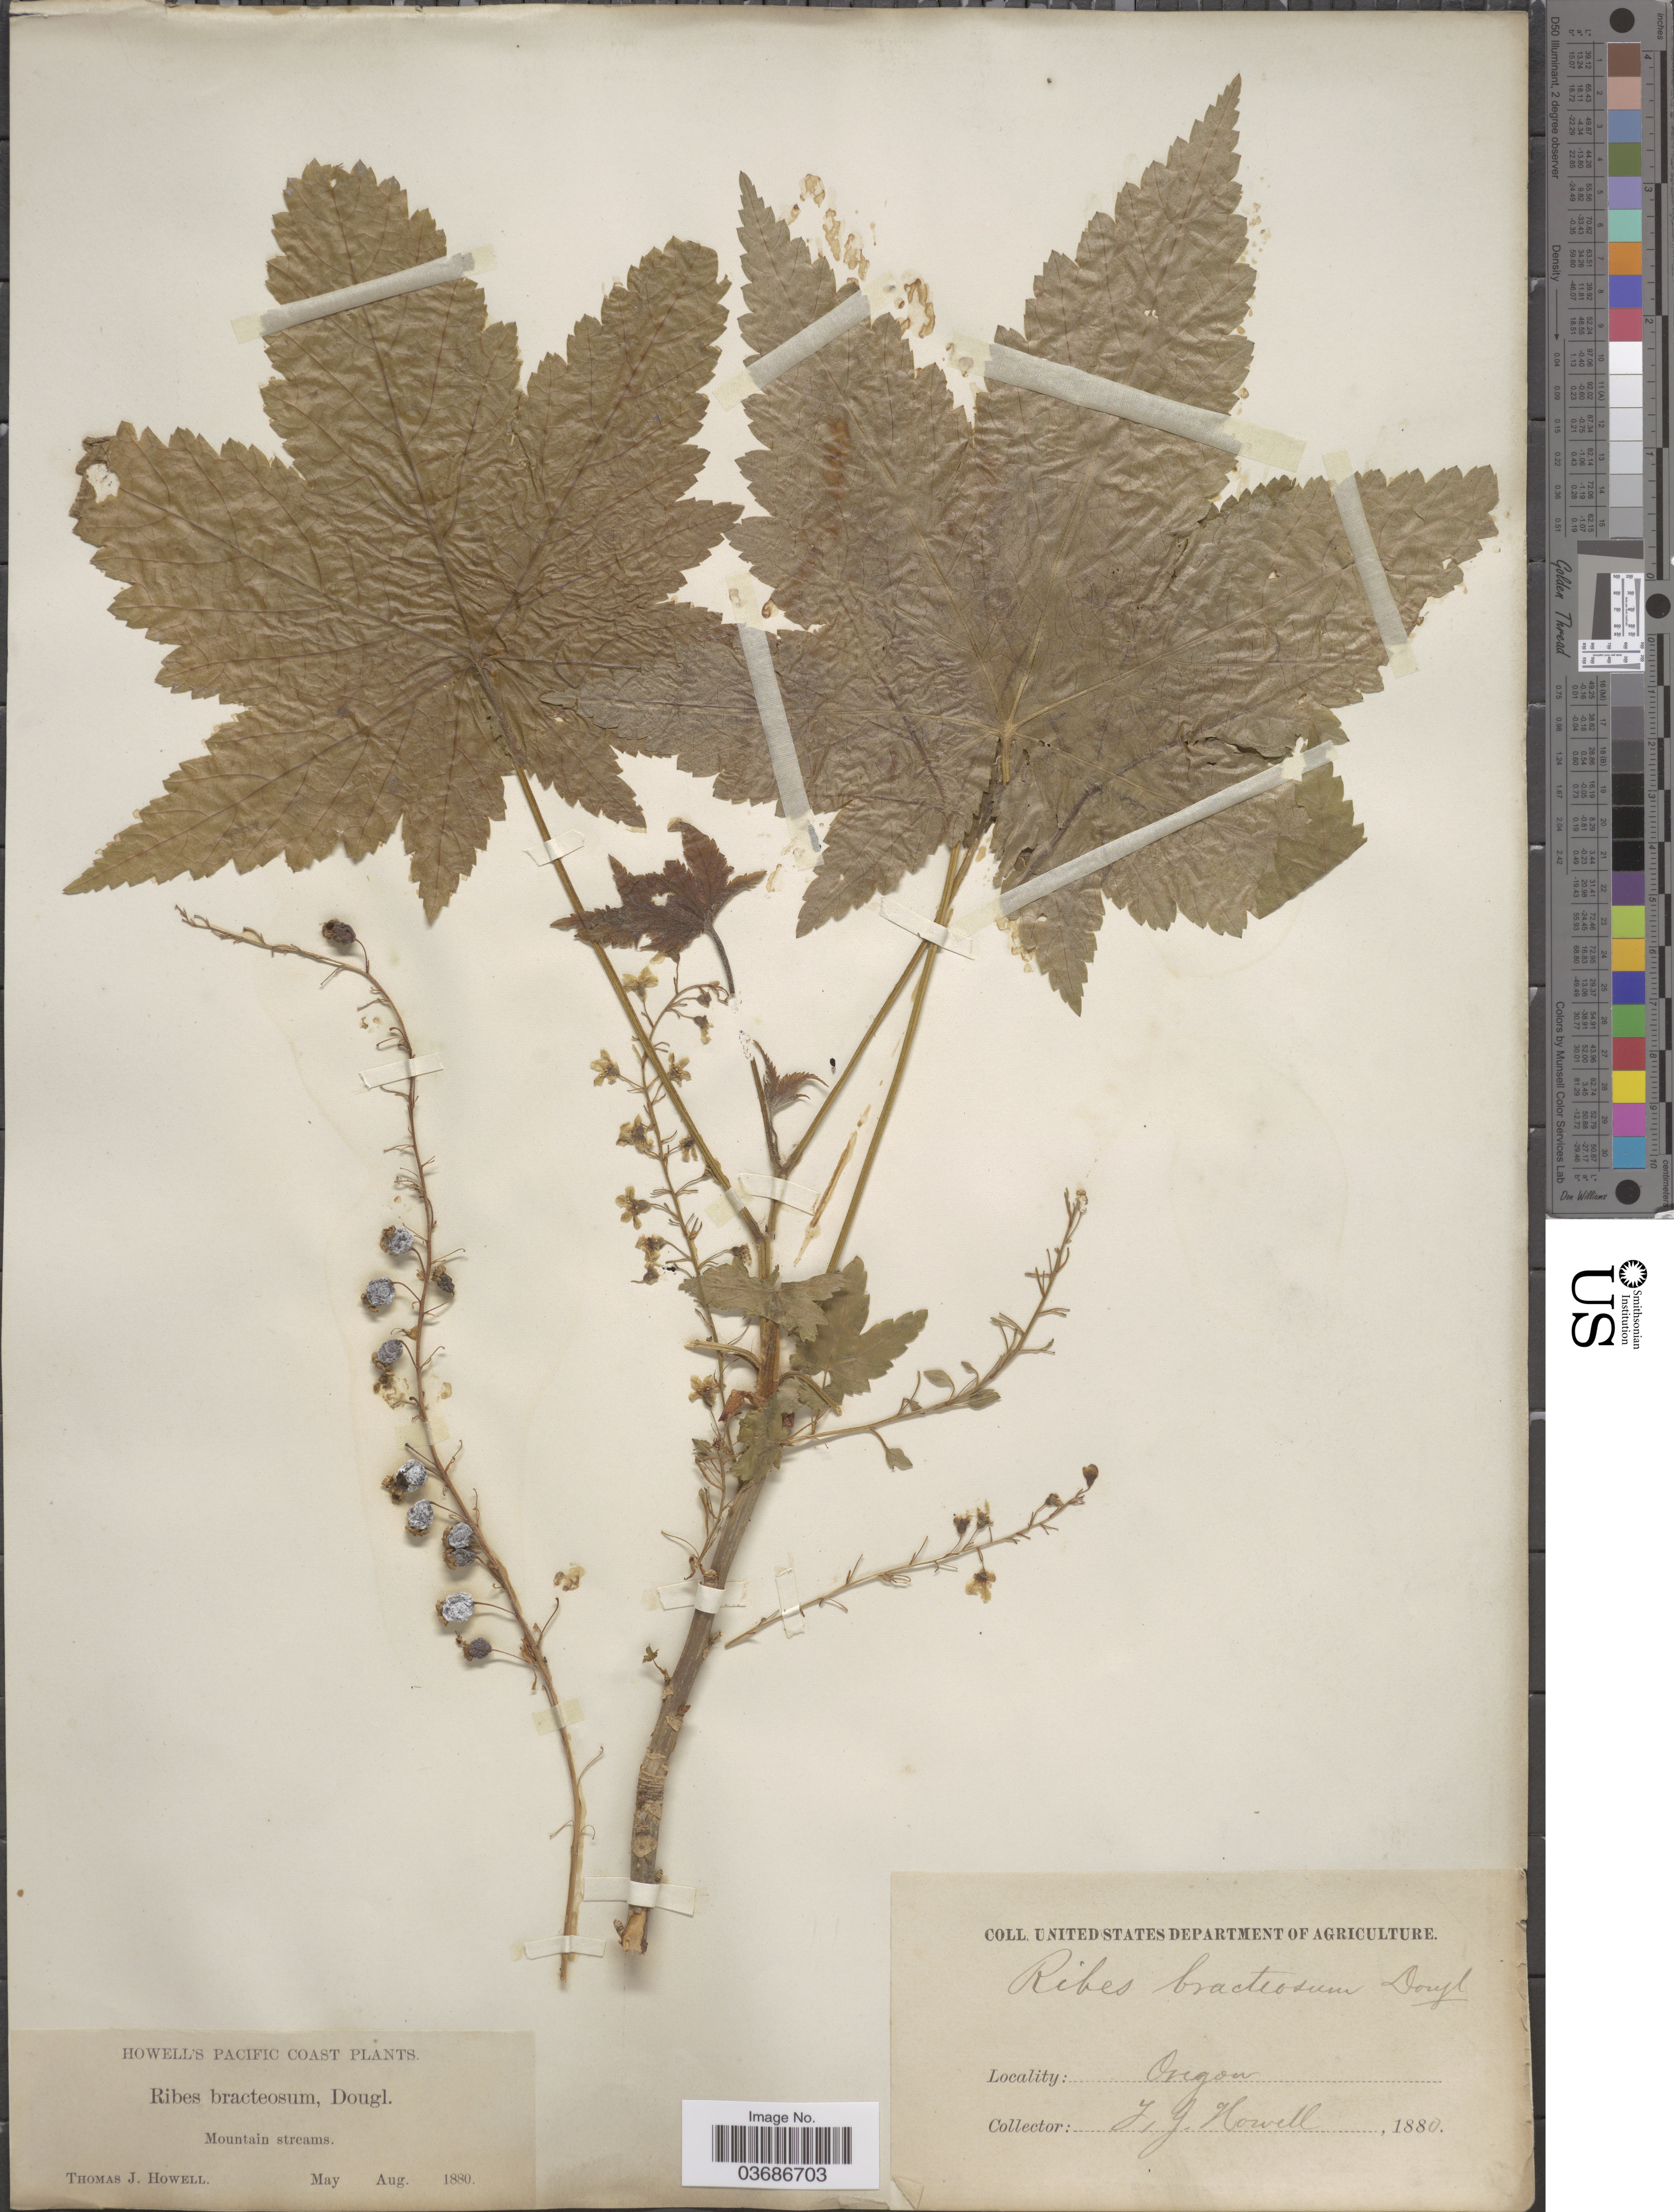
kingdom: Plantae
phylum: Tracheophyta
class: Magnoliopsida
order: Saxifragales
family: Grossulariaceae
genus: Ribes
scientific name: Ribes bracteosum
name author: Douglas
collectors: T. J. Howell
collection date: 1880-05/1880-08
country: United States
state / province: Oregon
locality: Pacific Coast. Mountain streams.